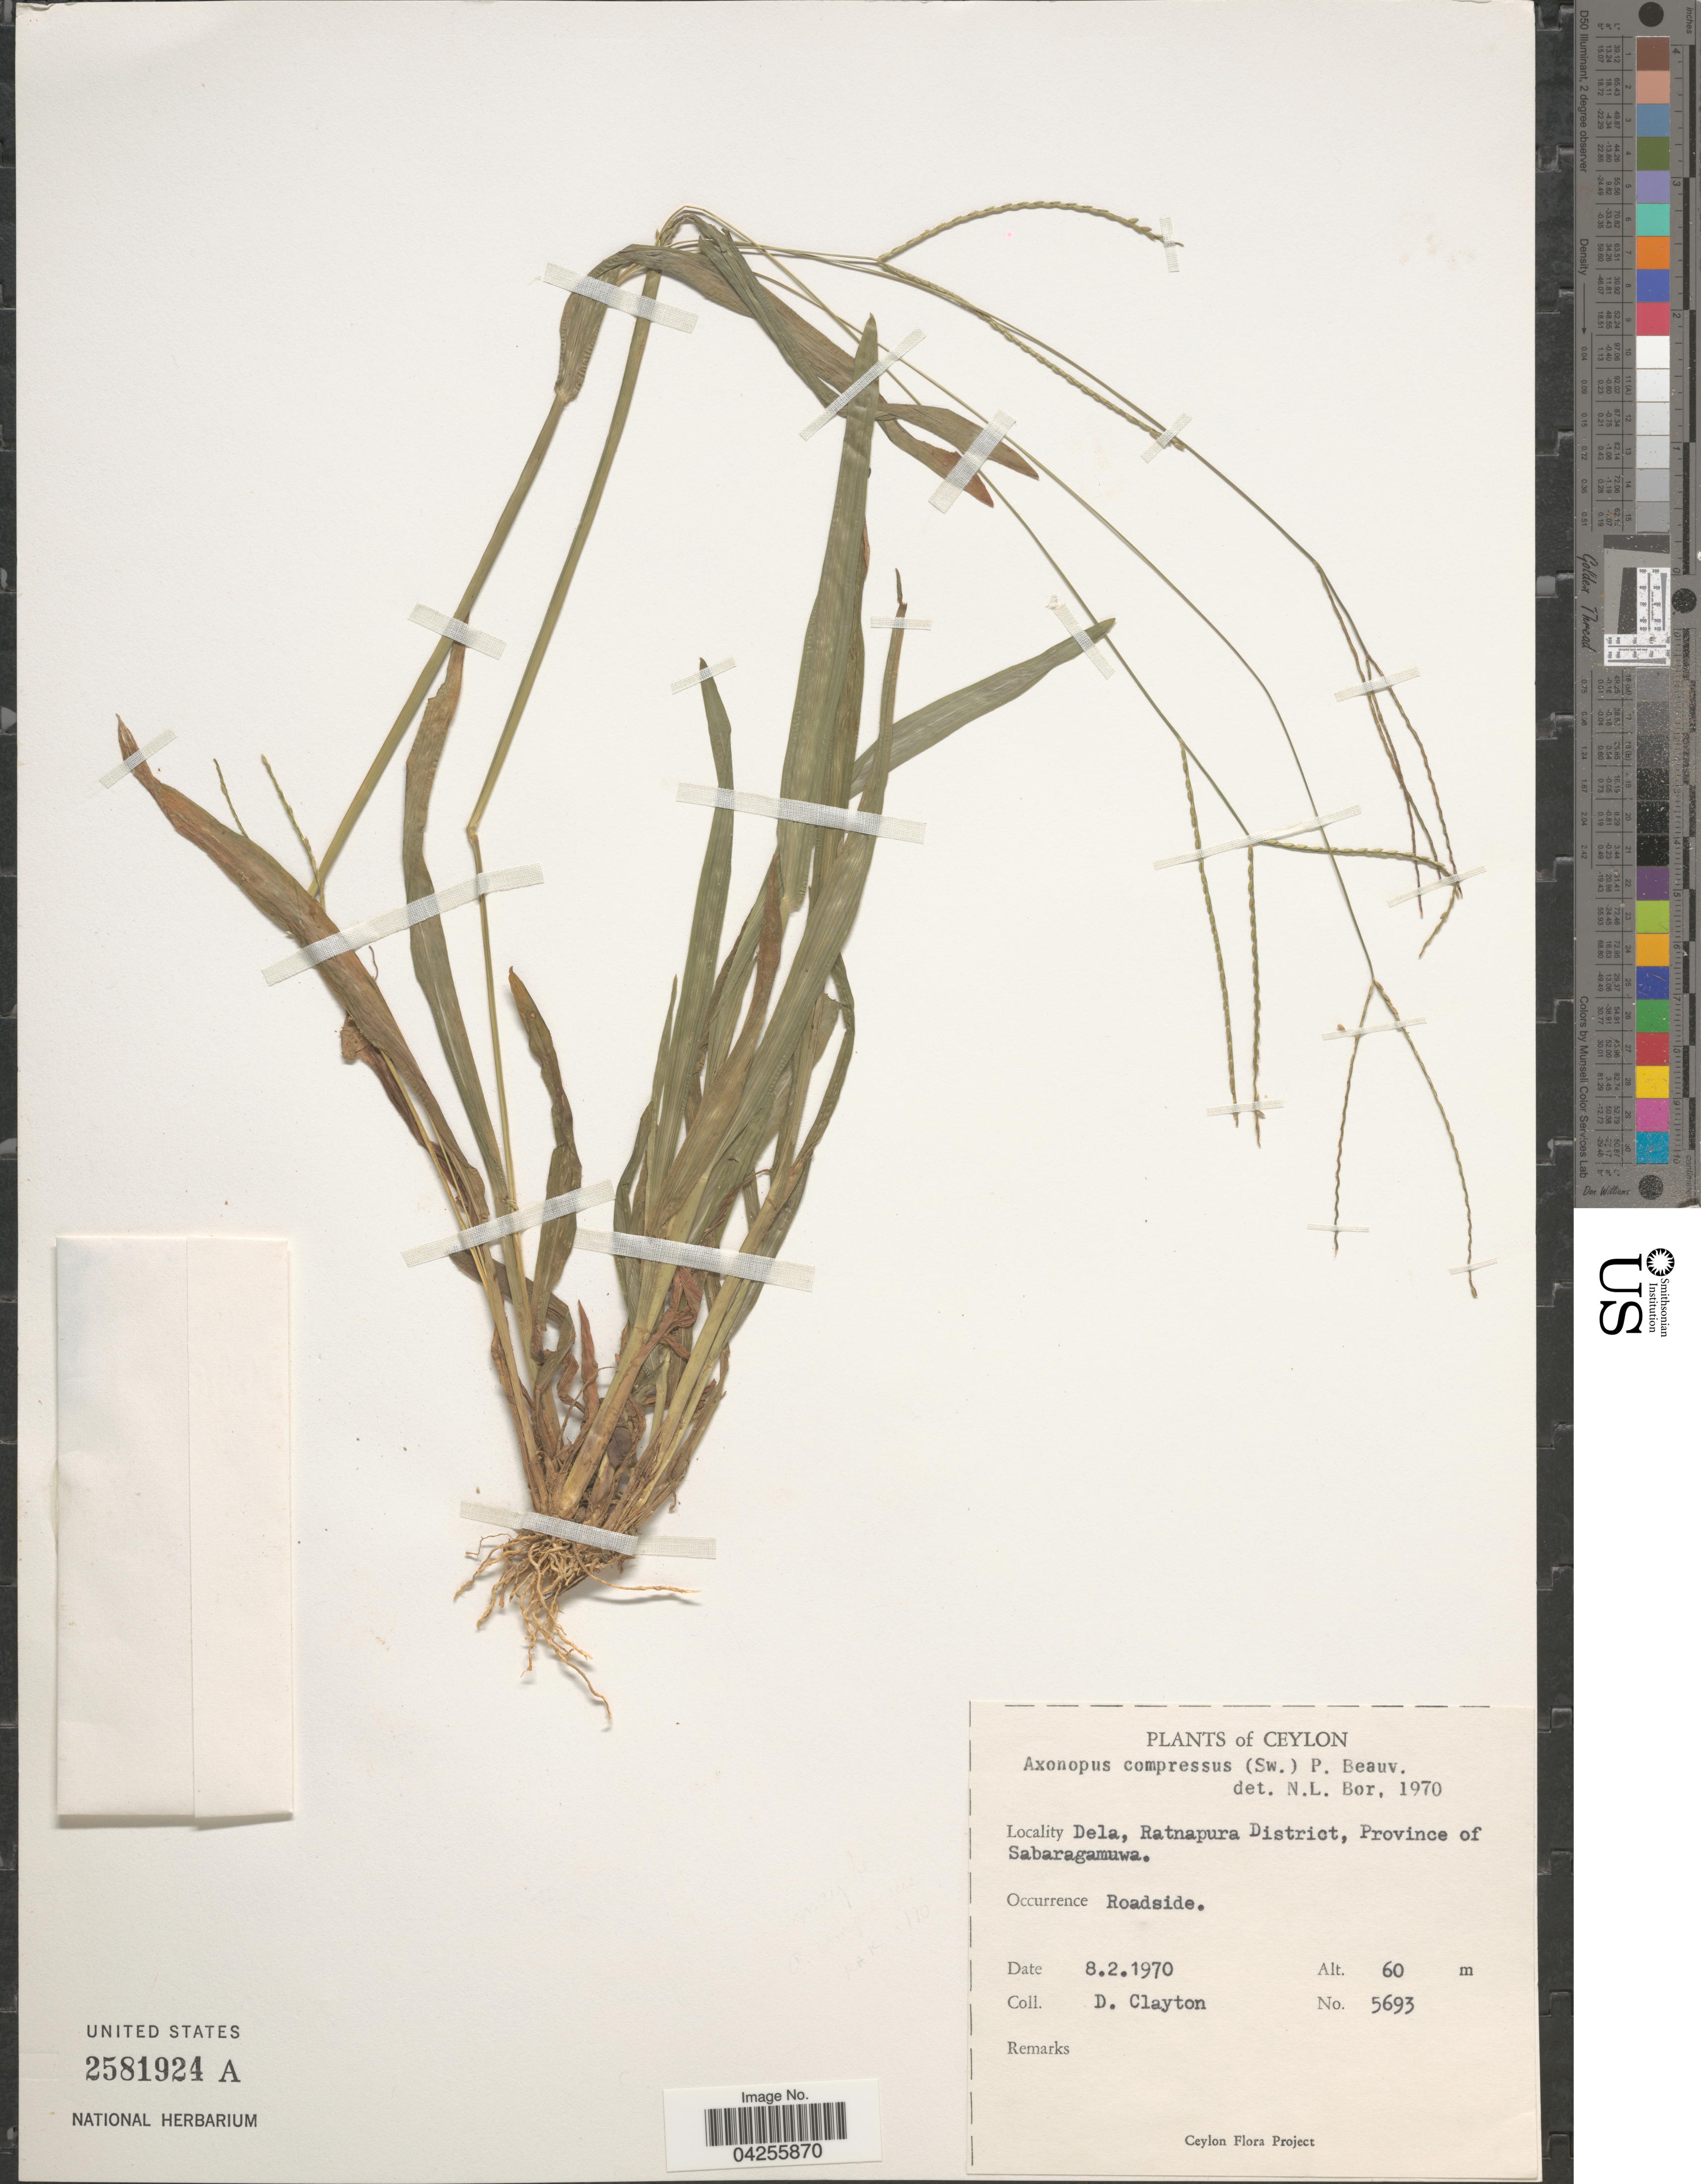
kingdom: Plantae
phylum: Tracheophyta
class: Liliopsida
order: Poales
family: Poaceae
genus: Axonopus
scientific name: Axonopus compressus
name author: (Sw.) P. Beauv.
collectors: D. Clayton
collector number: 5693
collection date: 1970-02-08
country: Sri Lanka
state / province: Sabaragamuwa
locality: Ceylon. Dela, Ratnapura District. Roadside.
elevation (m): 60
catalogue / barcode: US 2581924A